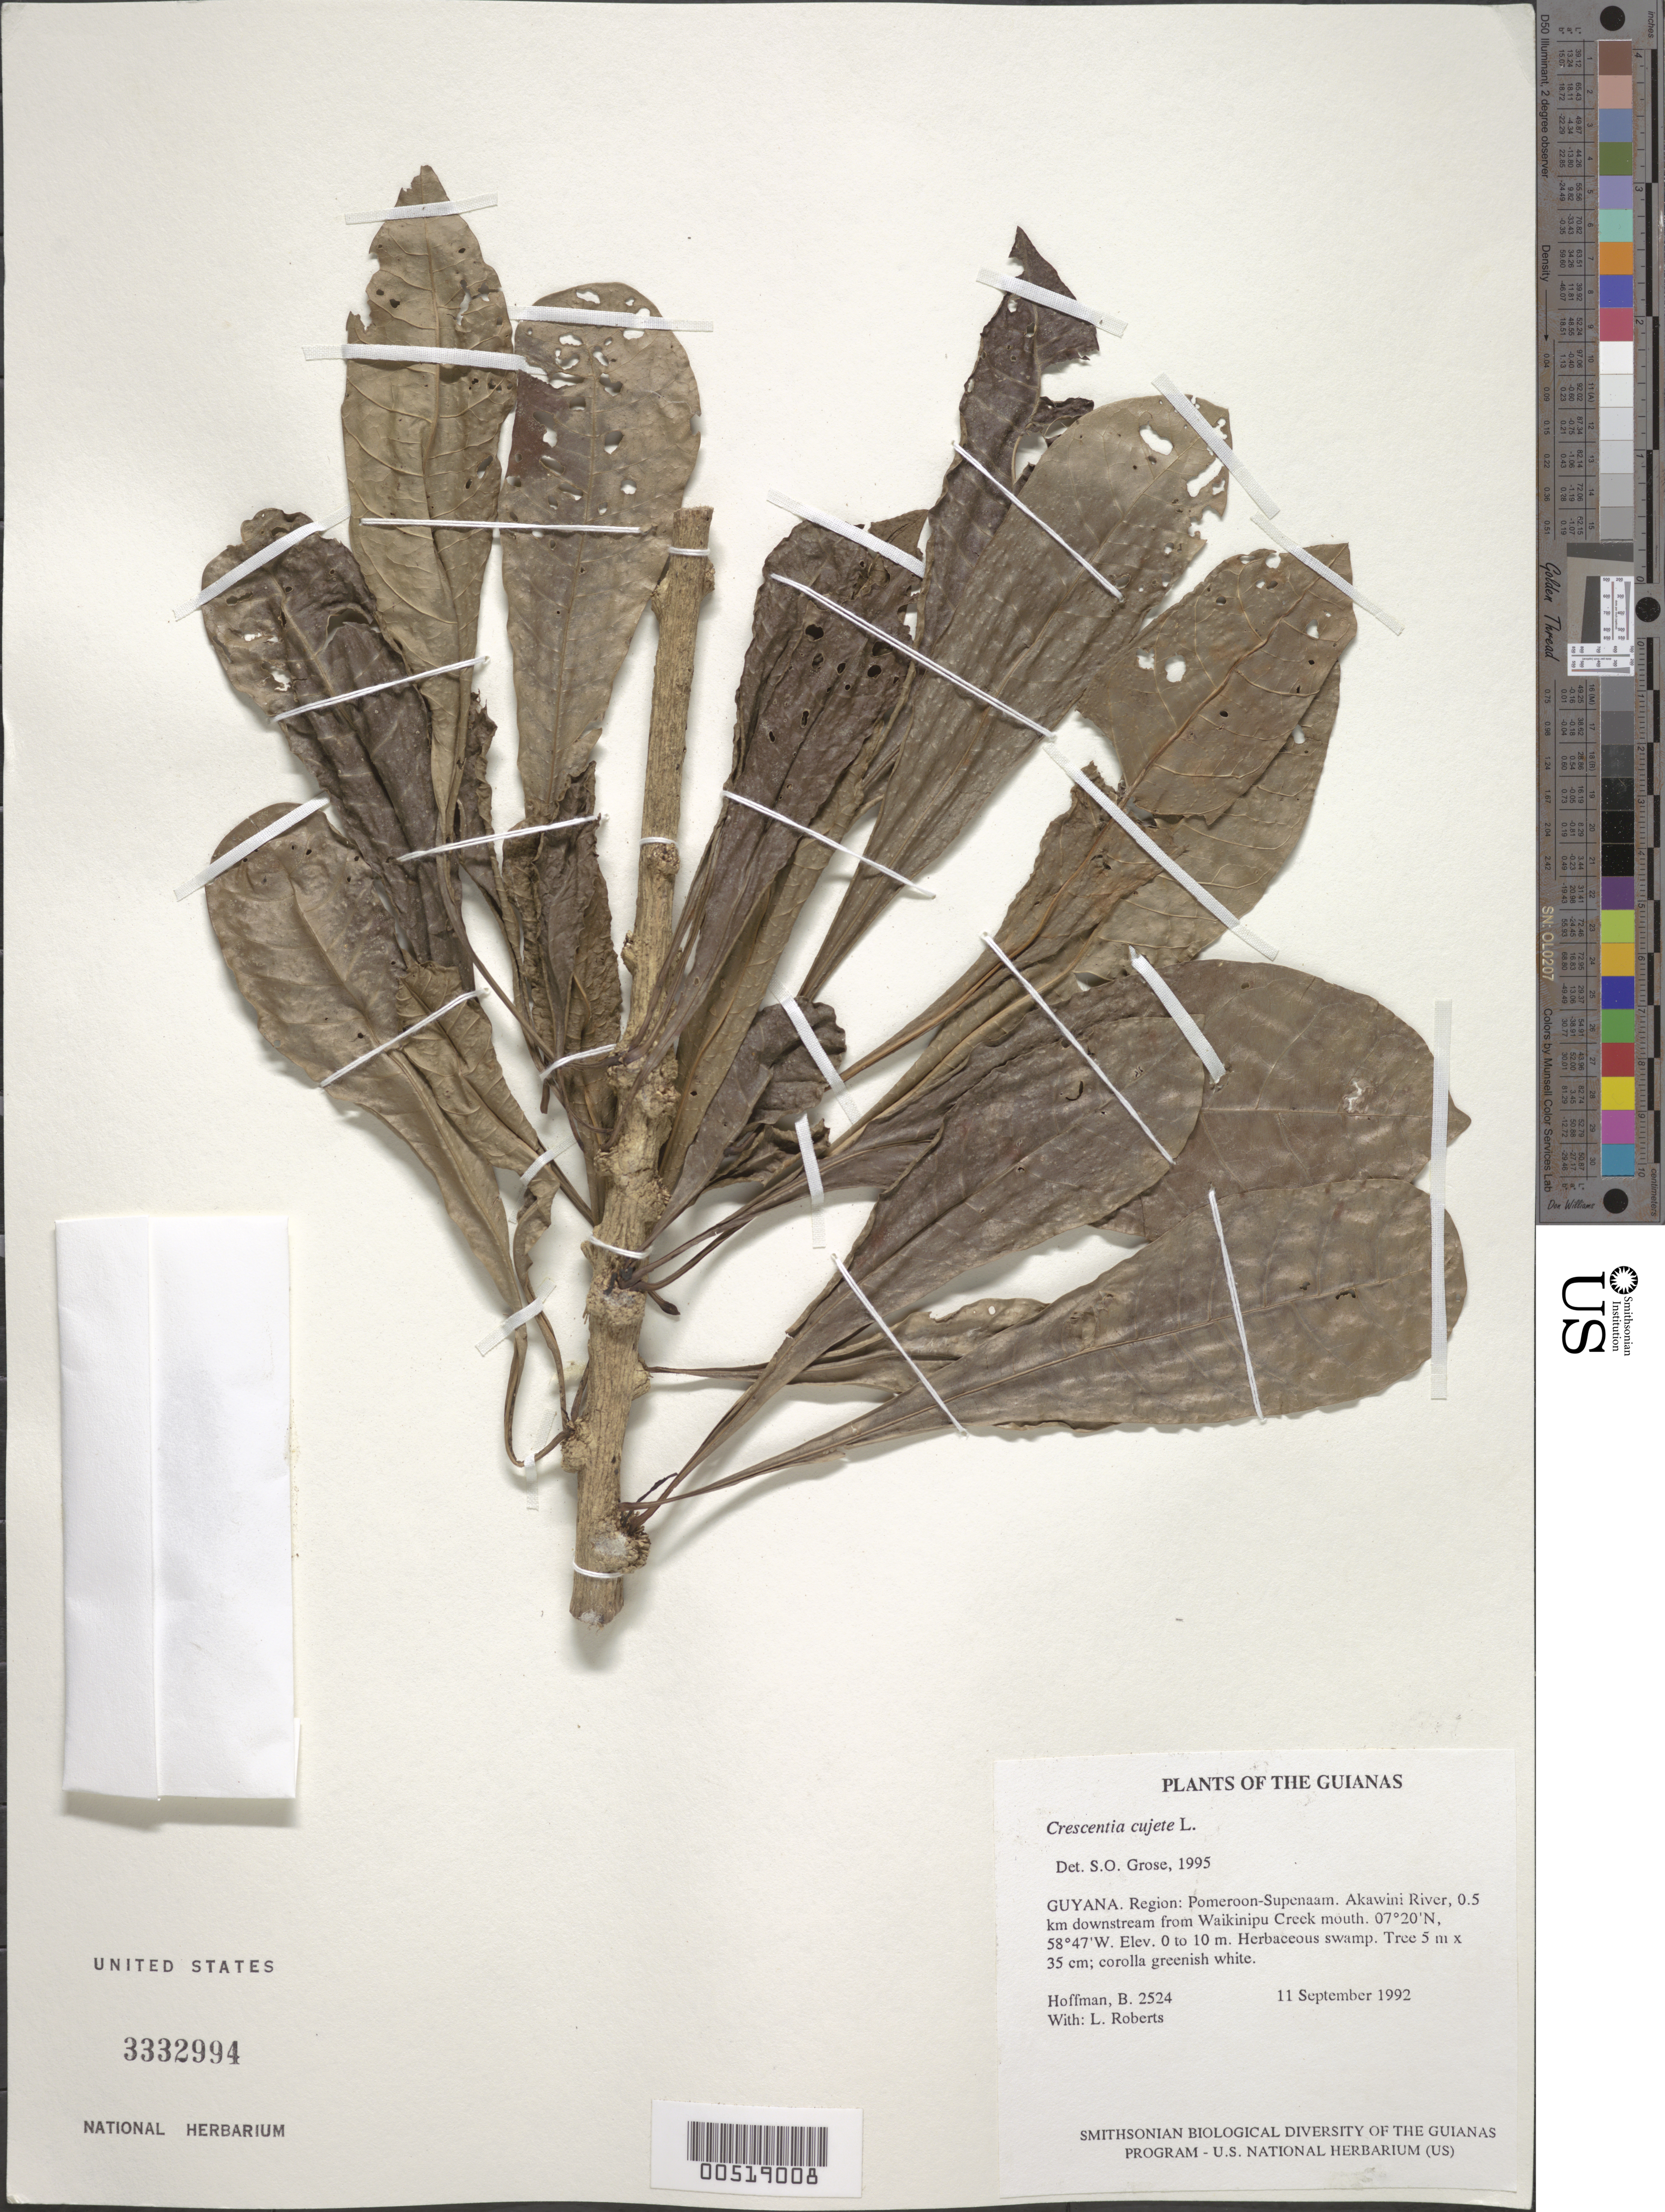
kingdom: Plantae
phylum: Tracheophyta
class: Magnoliopsida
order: Lamiales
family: Bignoniaceae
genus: Crescentia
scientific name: Crescentia cujete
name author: L.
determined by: Grose, S. O.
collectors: B. Hoffman & L. Roberts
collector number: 2524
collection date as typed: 11 September 1992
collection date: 1992-09-11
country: Guyana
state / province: Pomeroon-Supenaam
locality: Akawini River, 0.5 km downstream from Waikinipu Creek mouth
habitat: Herbaceous swamp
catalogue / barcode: US 3332994